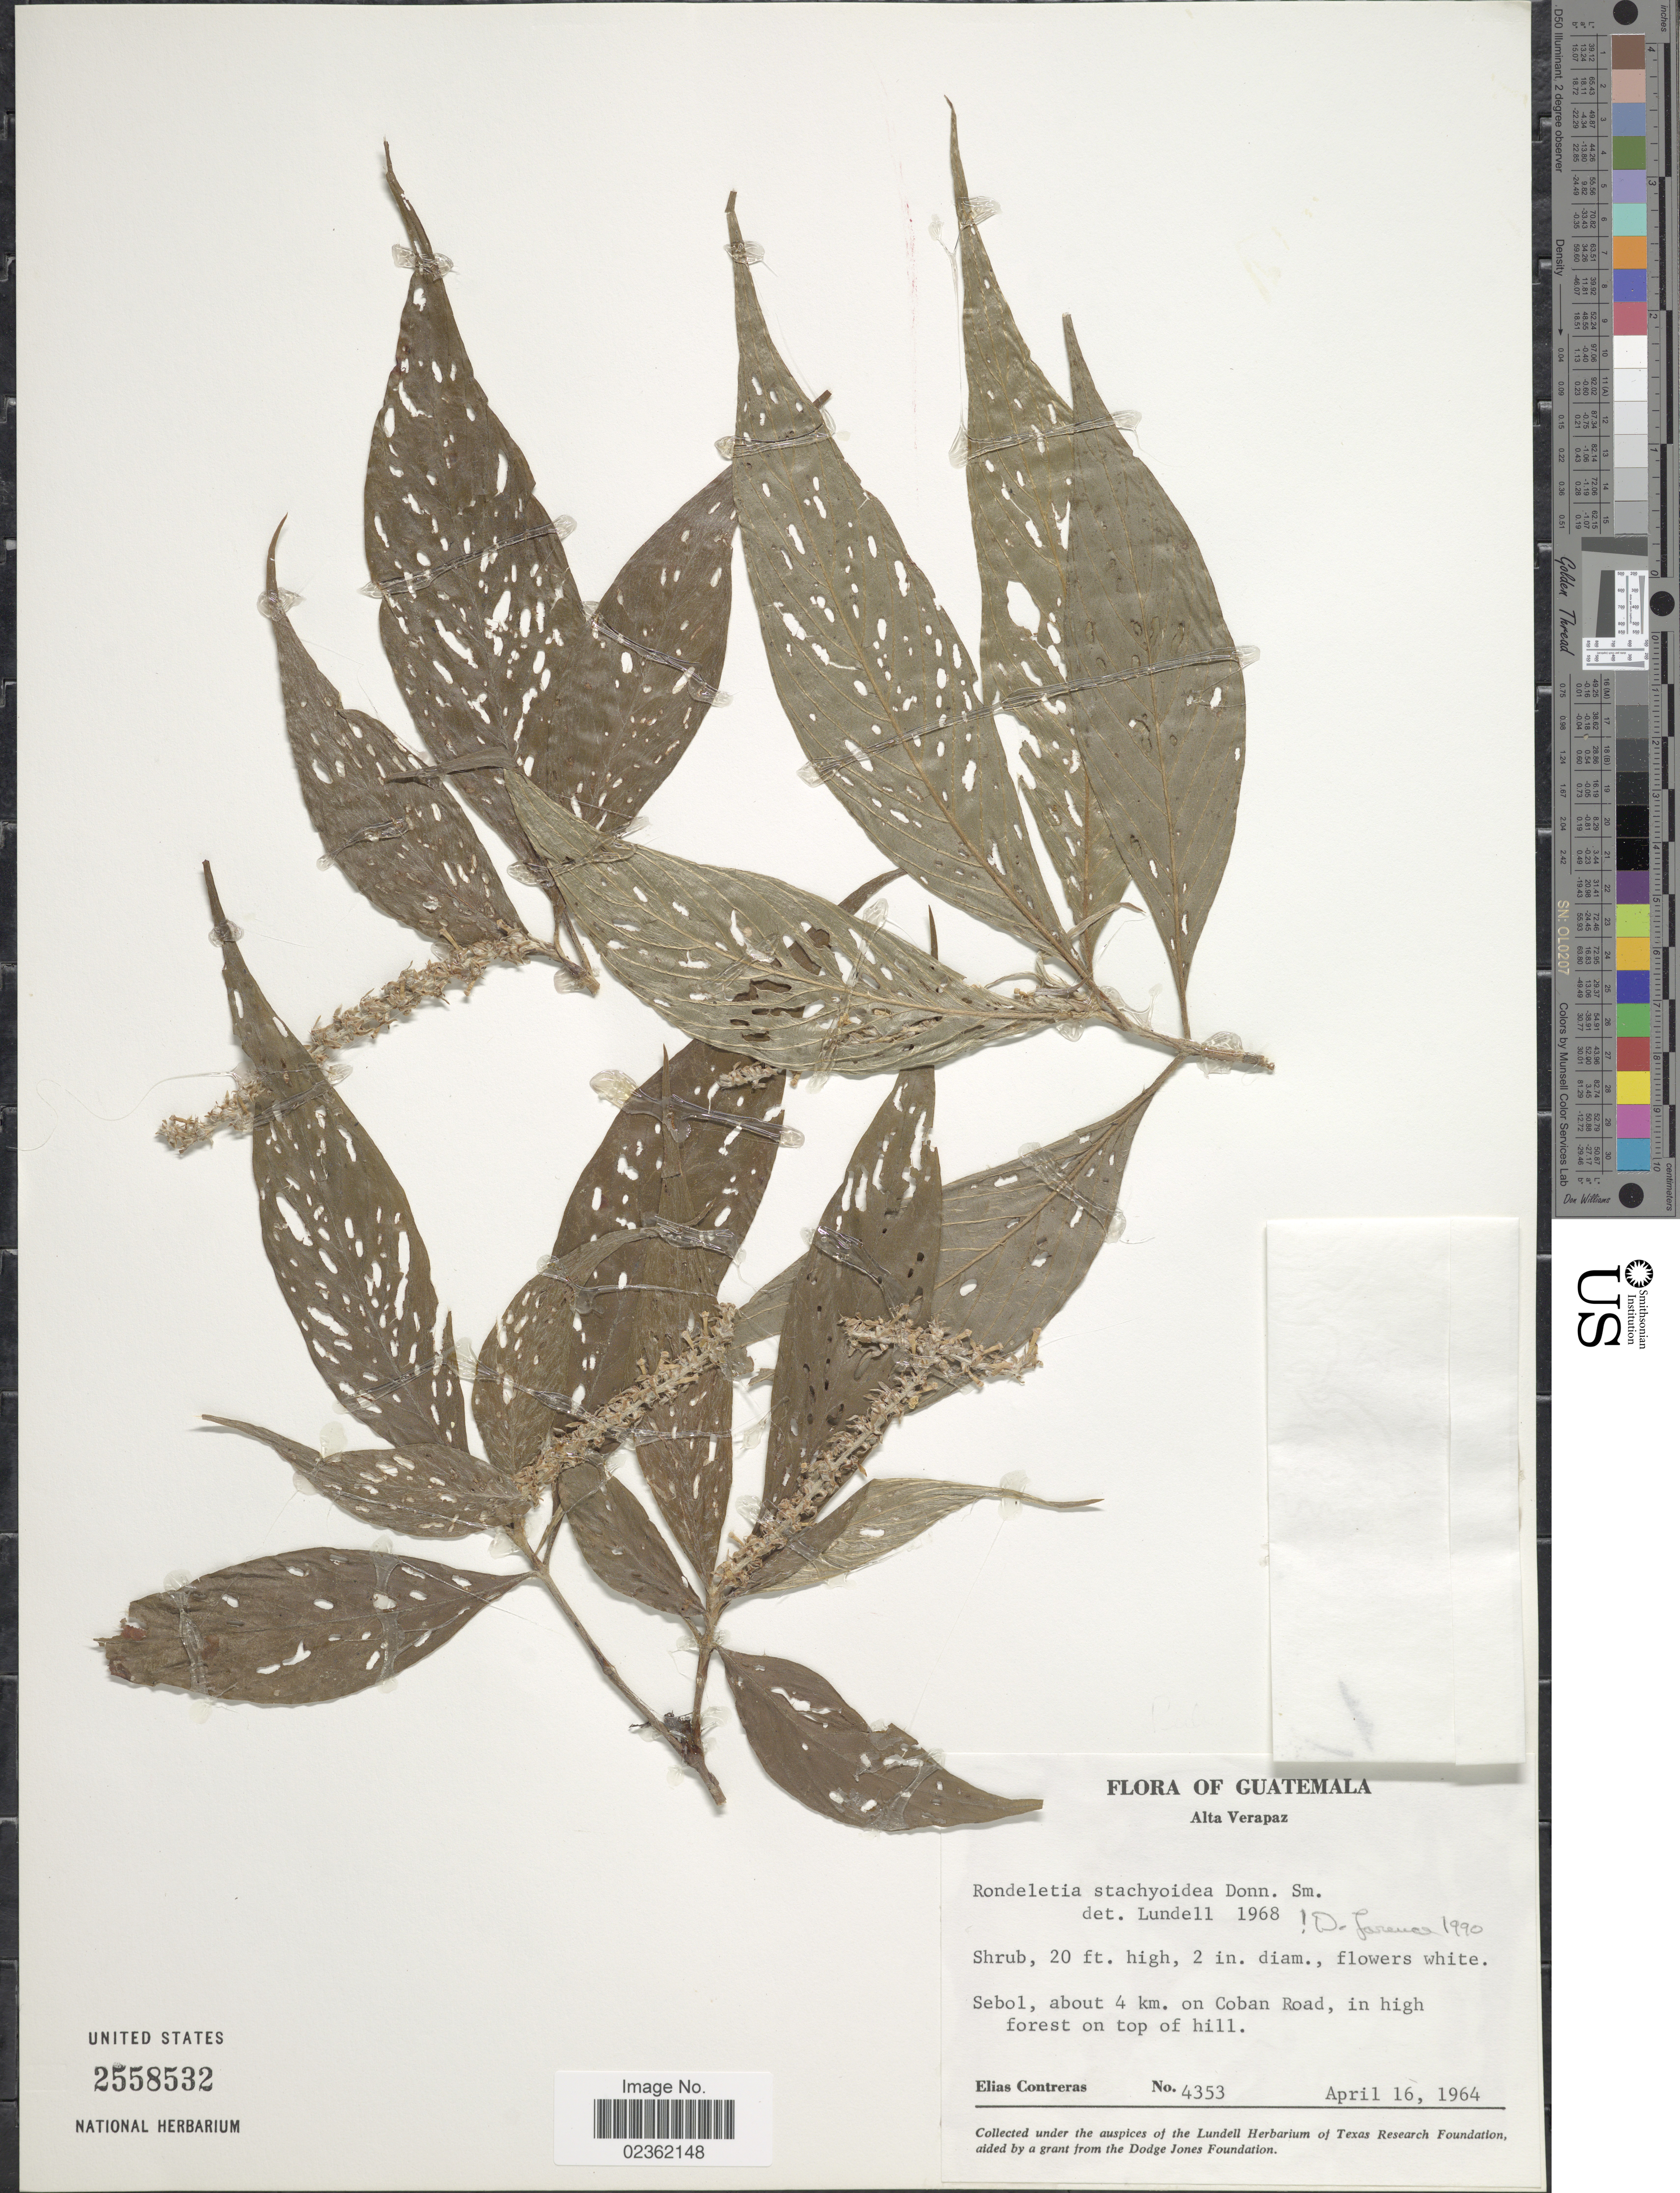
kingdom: Plantae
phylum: Tracheophyta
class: Magnoliopsida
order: Gentianales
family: Rubiaceae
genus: Rondeletia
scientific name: Rondeletia stachyoidea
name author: Donn. Sm.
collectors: E. Contreras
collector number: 4353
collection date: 1964-04-16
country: Guatemala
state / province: Alta Verapaz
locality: Sebol, about 4 km. on Coban Road, in high forest on top of hill.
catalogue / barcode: US 2558532